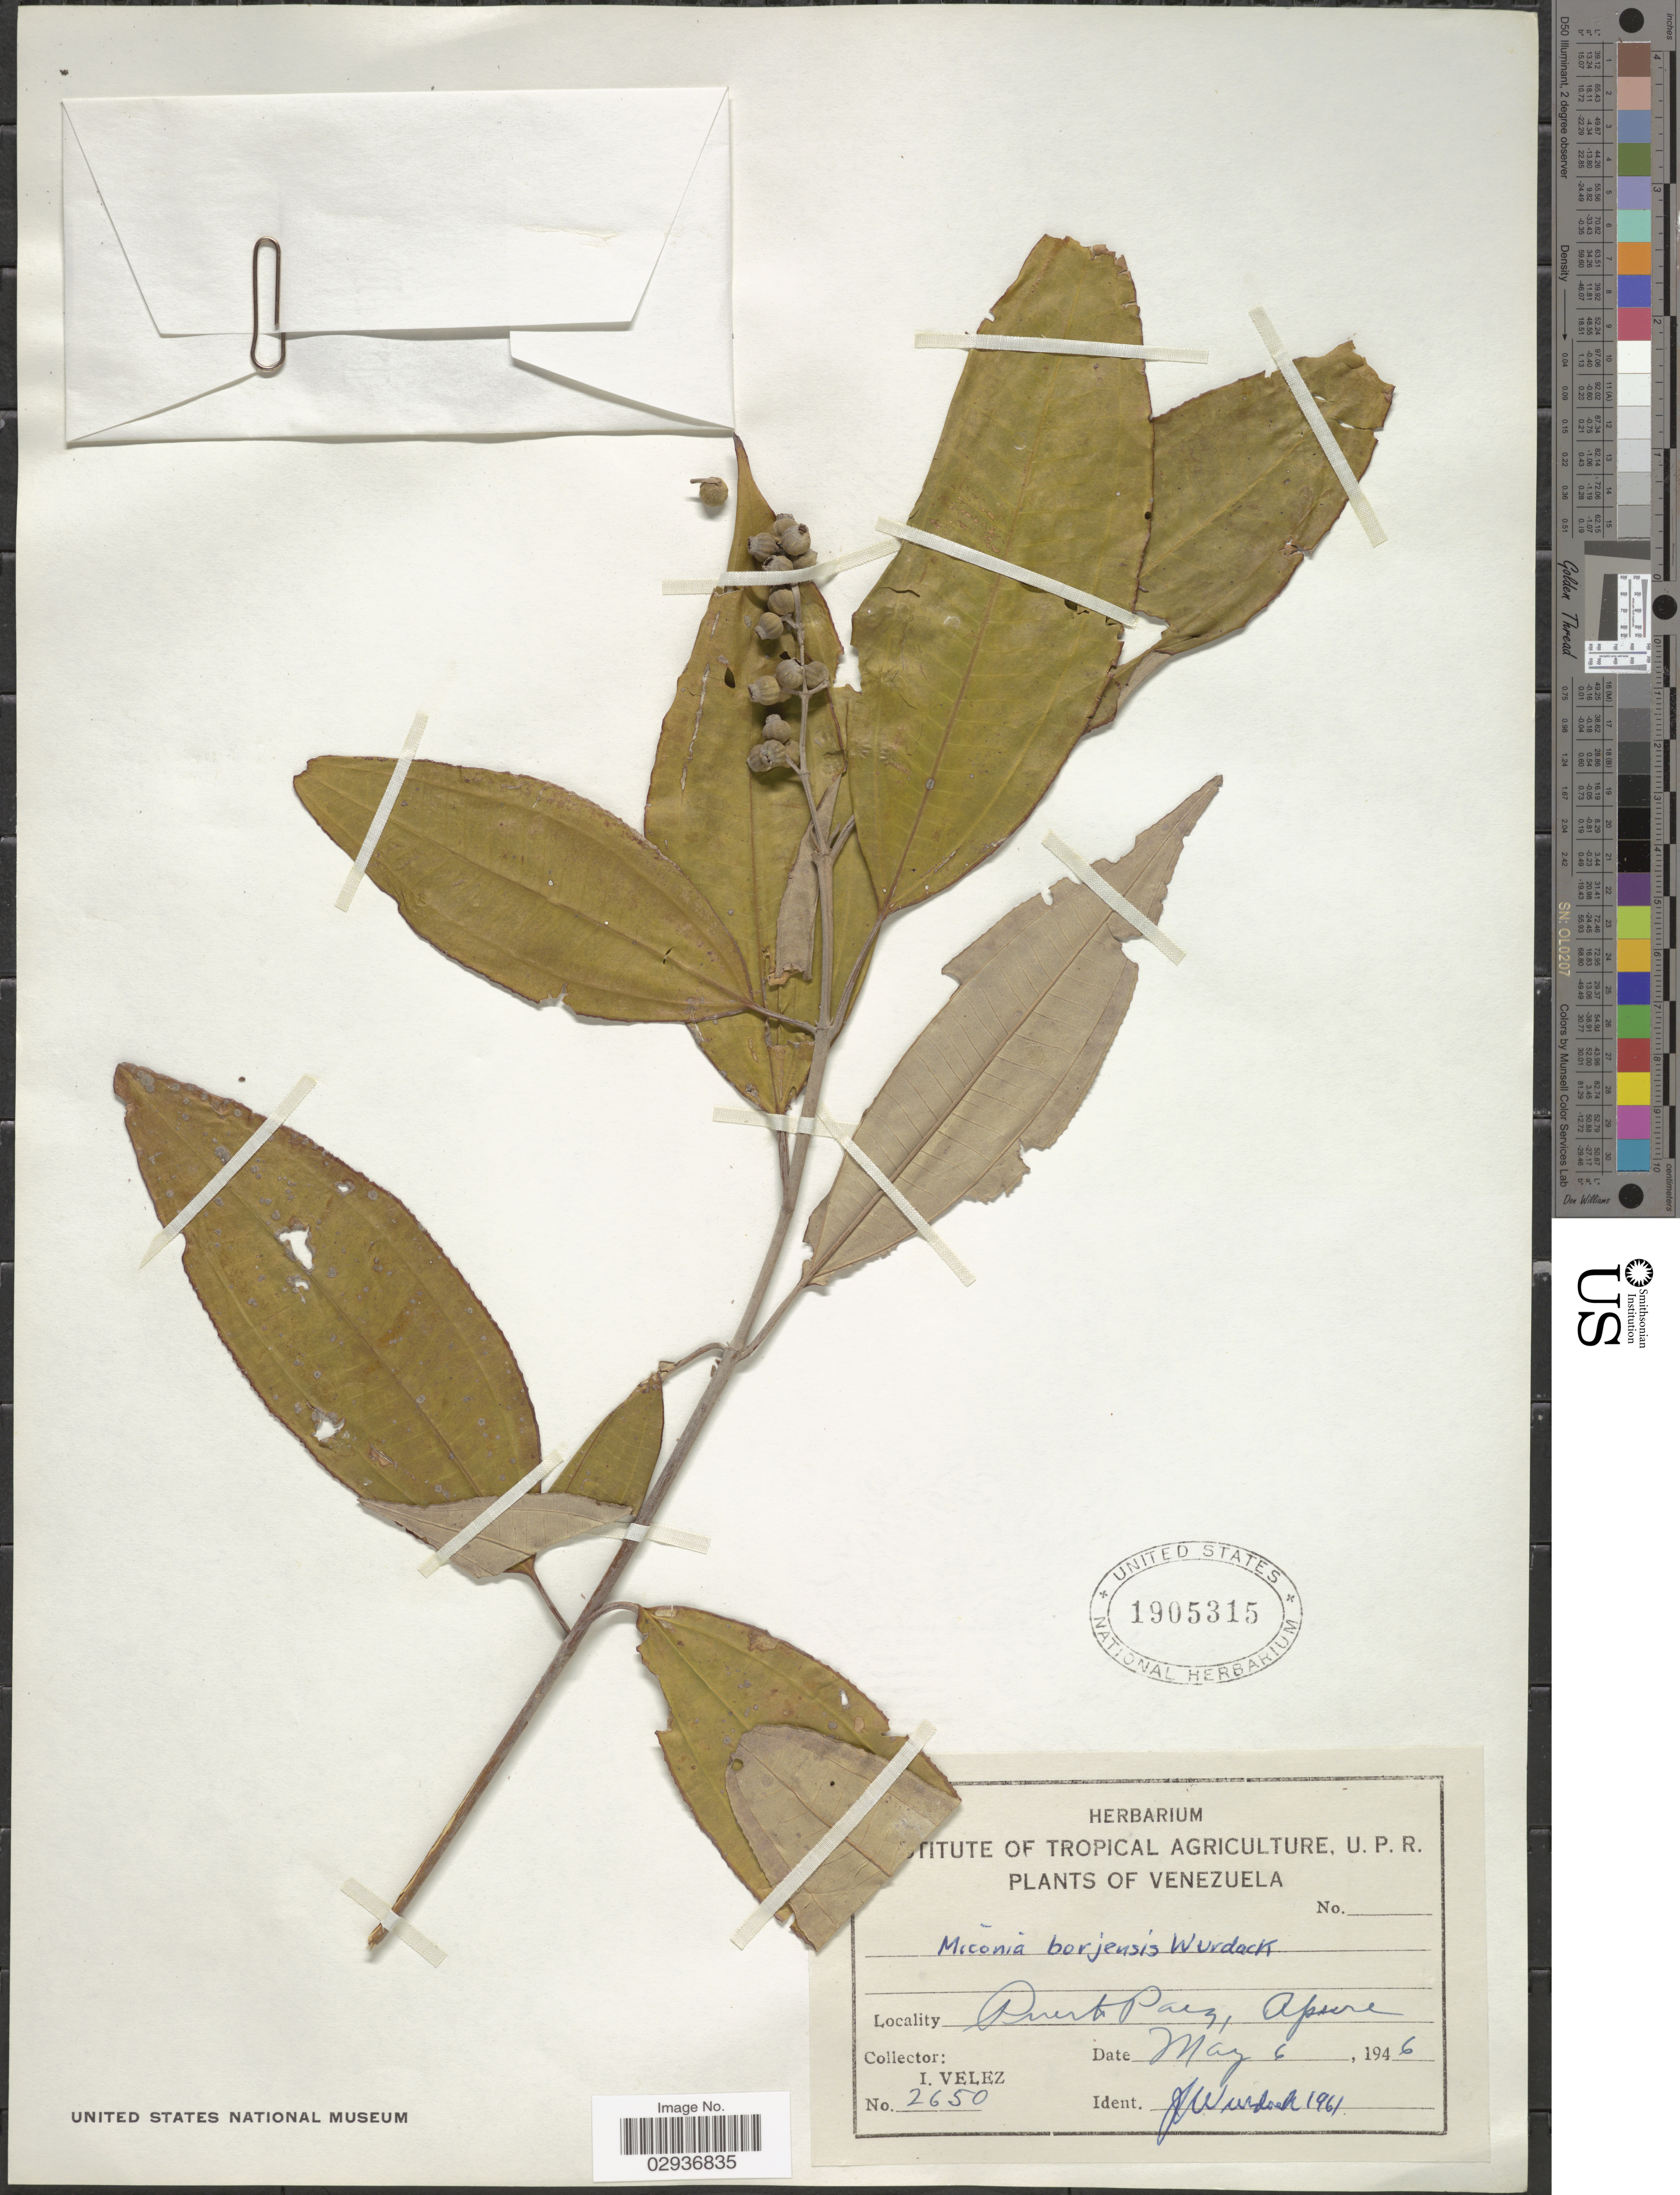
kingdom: Plantae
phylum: Tracheophyta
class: Magnoliopsida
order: Myrtales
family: Melastomataceae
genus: Miconia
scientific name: Miconia borjensis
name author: Wurdack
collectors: I. Velez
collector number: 2650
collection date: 1946-05-06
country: Venezuela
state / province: Apure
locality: Puerto Paez.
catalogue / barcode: US 1905315